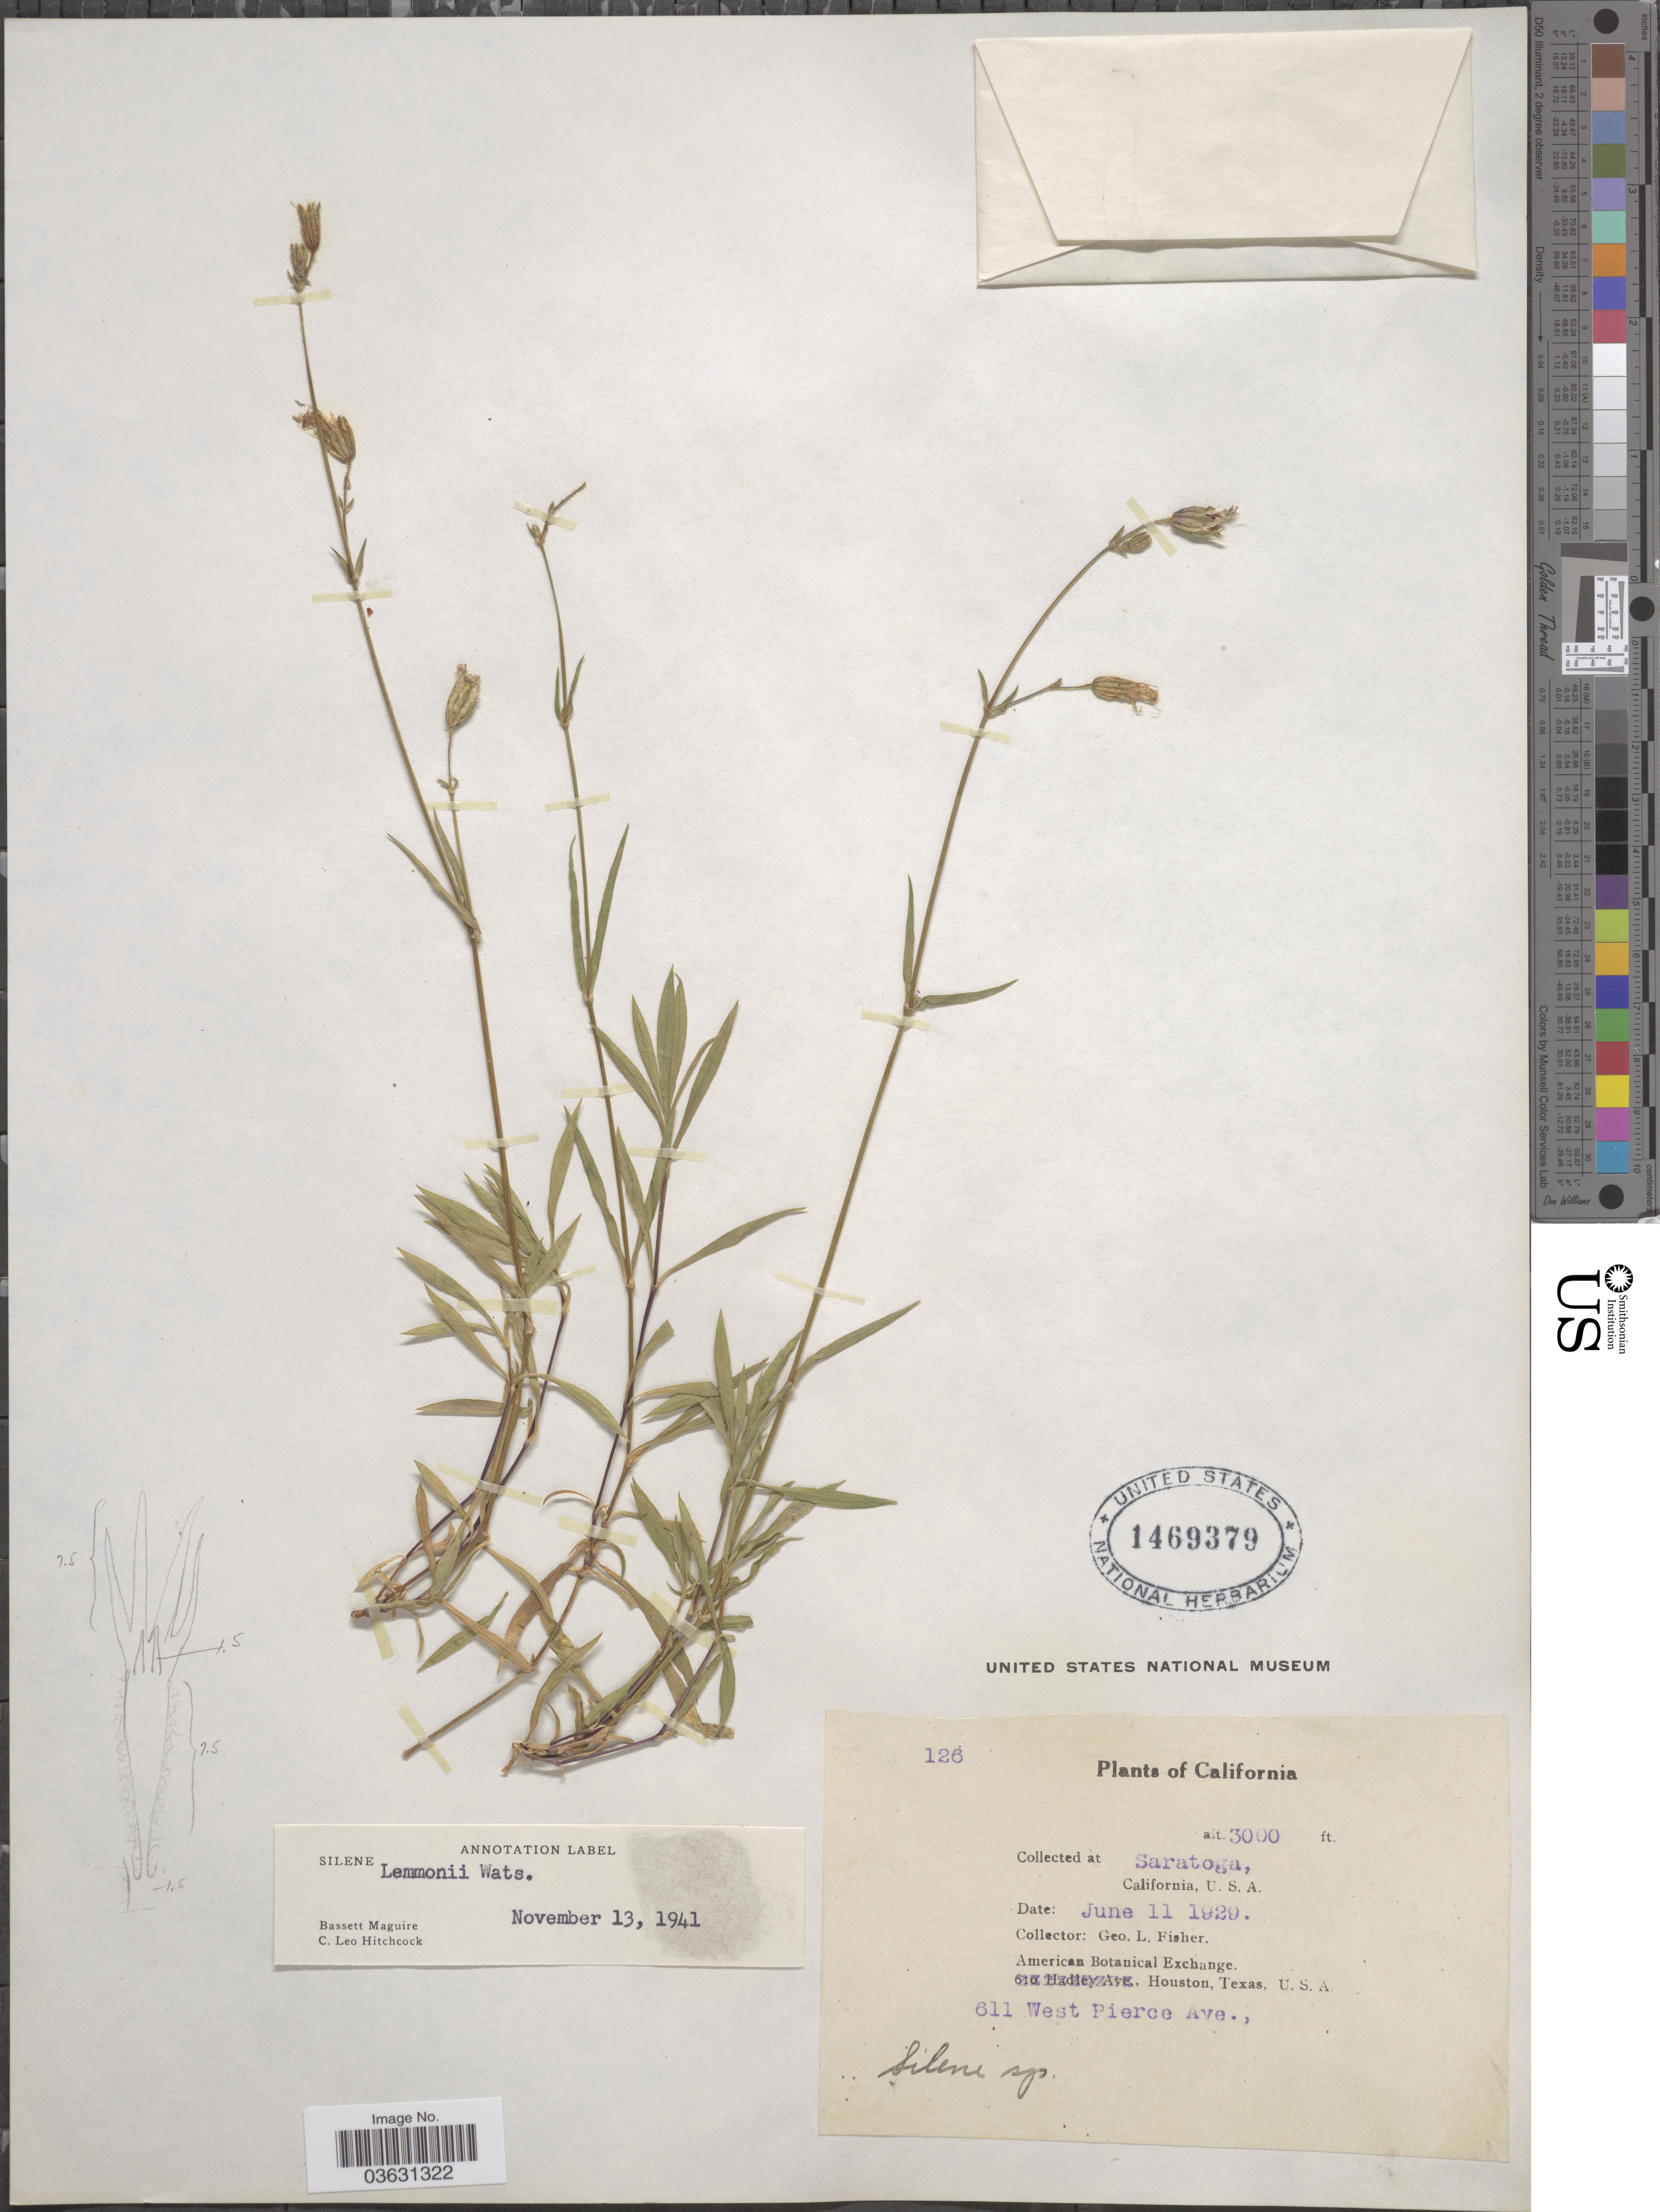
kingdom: Plantae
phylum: Tracheophyta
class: Magnoliopsida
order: Caryophyllales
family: Caryophyllaceae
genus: Silene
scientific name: Silene lemmonii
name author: S. Watson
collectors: G. L. Fisher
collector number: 126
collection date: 1929-06-11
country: United States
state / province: California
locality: Saratoga.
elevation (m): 914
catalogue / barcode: US 1469379